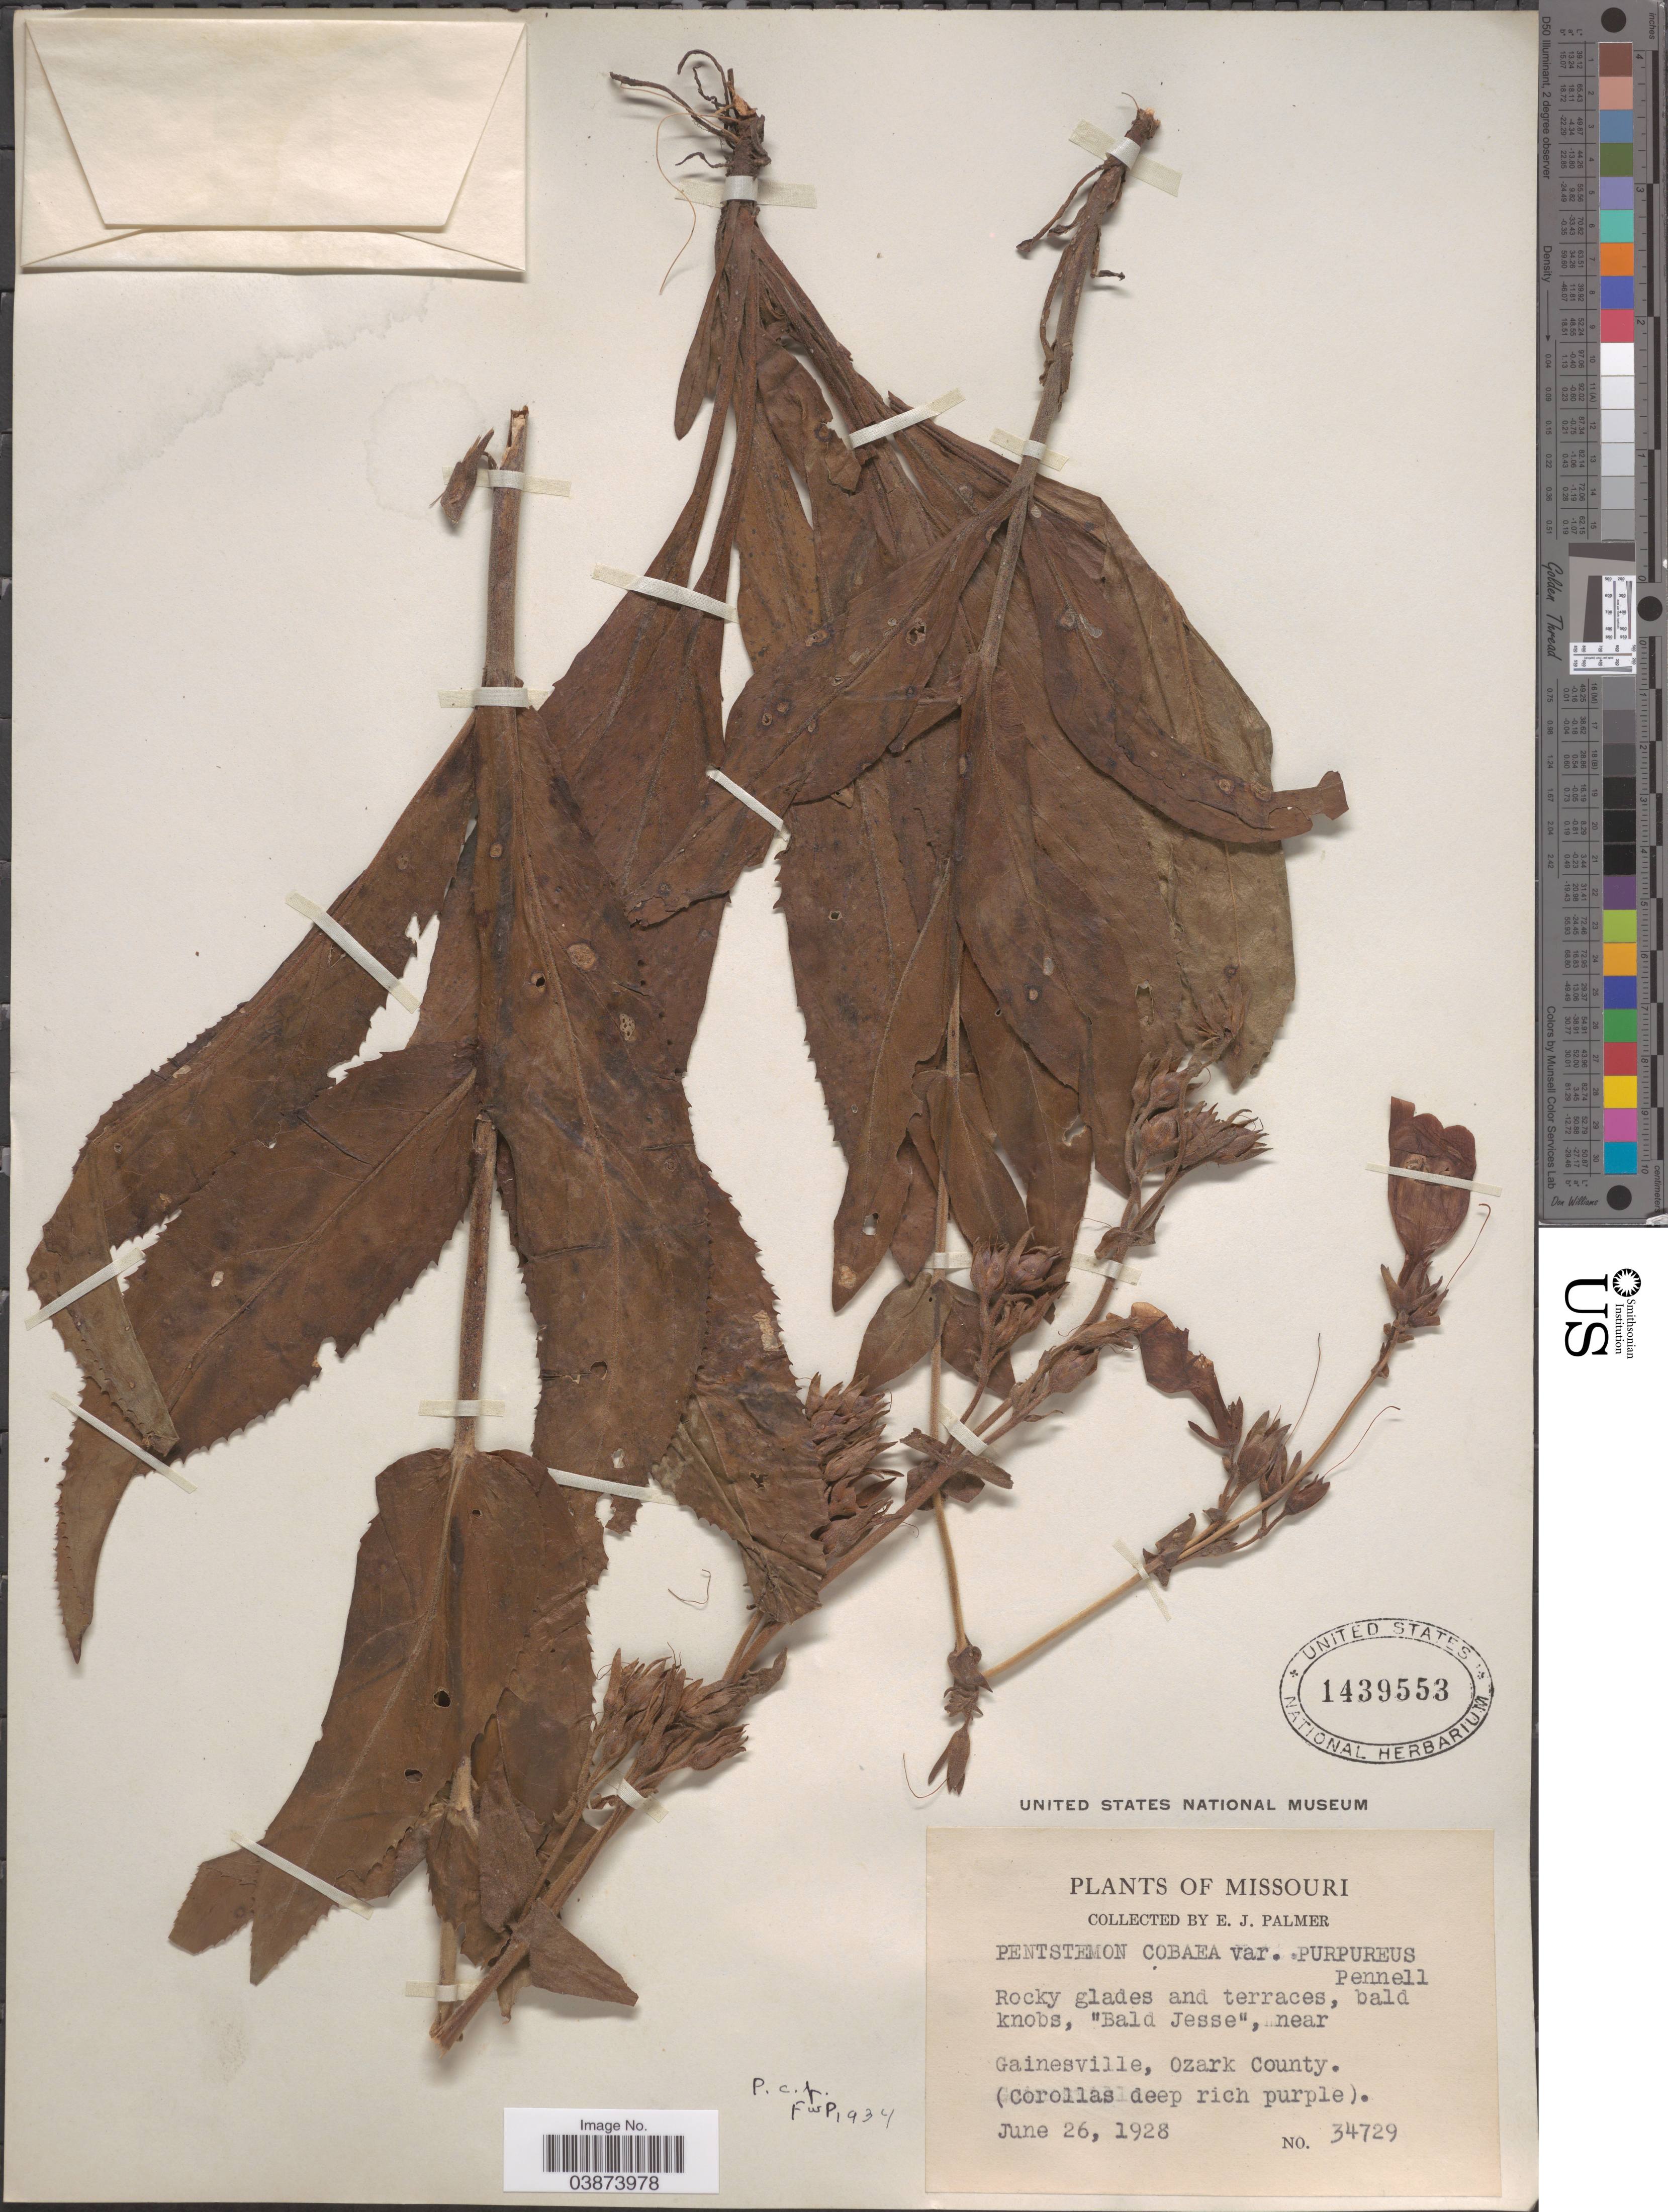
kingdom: Plantae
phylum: Tracheophyta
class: Magnoliopsida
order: Lamiales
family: Plantaginaceae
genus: Penstemon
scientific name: Penstemon cobaea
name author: (Nutt.)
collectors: E. J. Palmer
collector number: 34729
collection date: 1928-06-26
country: United States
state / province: Missouri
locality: Near Gainesville, Ozark County.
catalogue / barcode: US 1439553